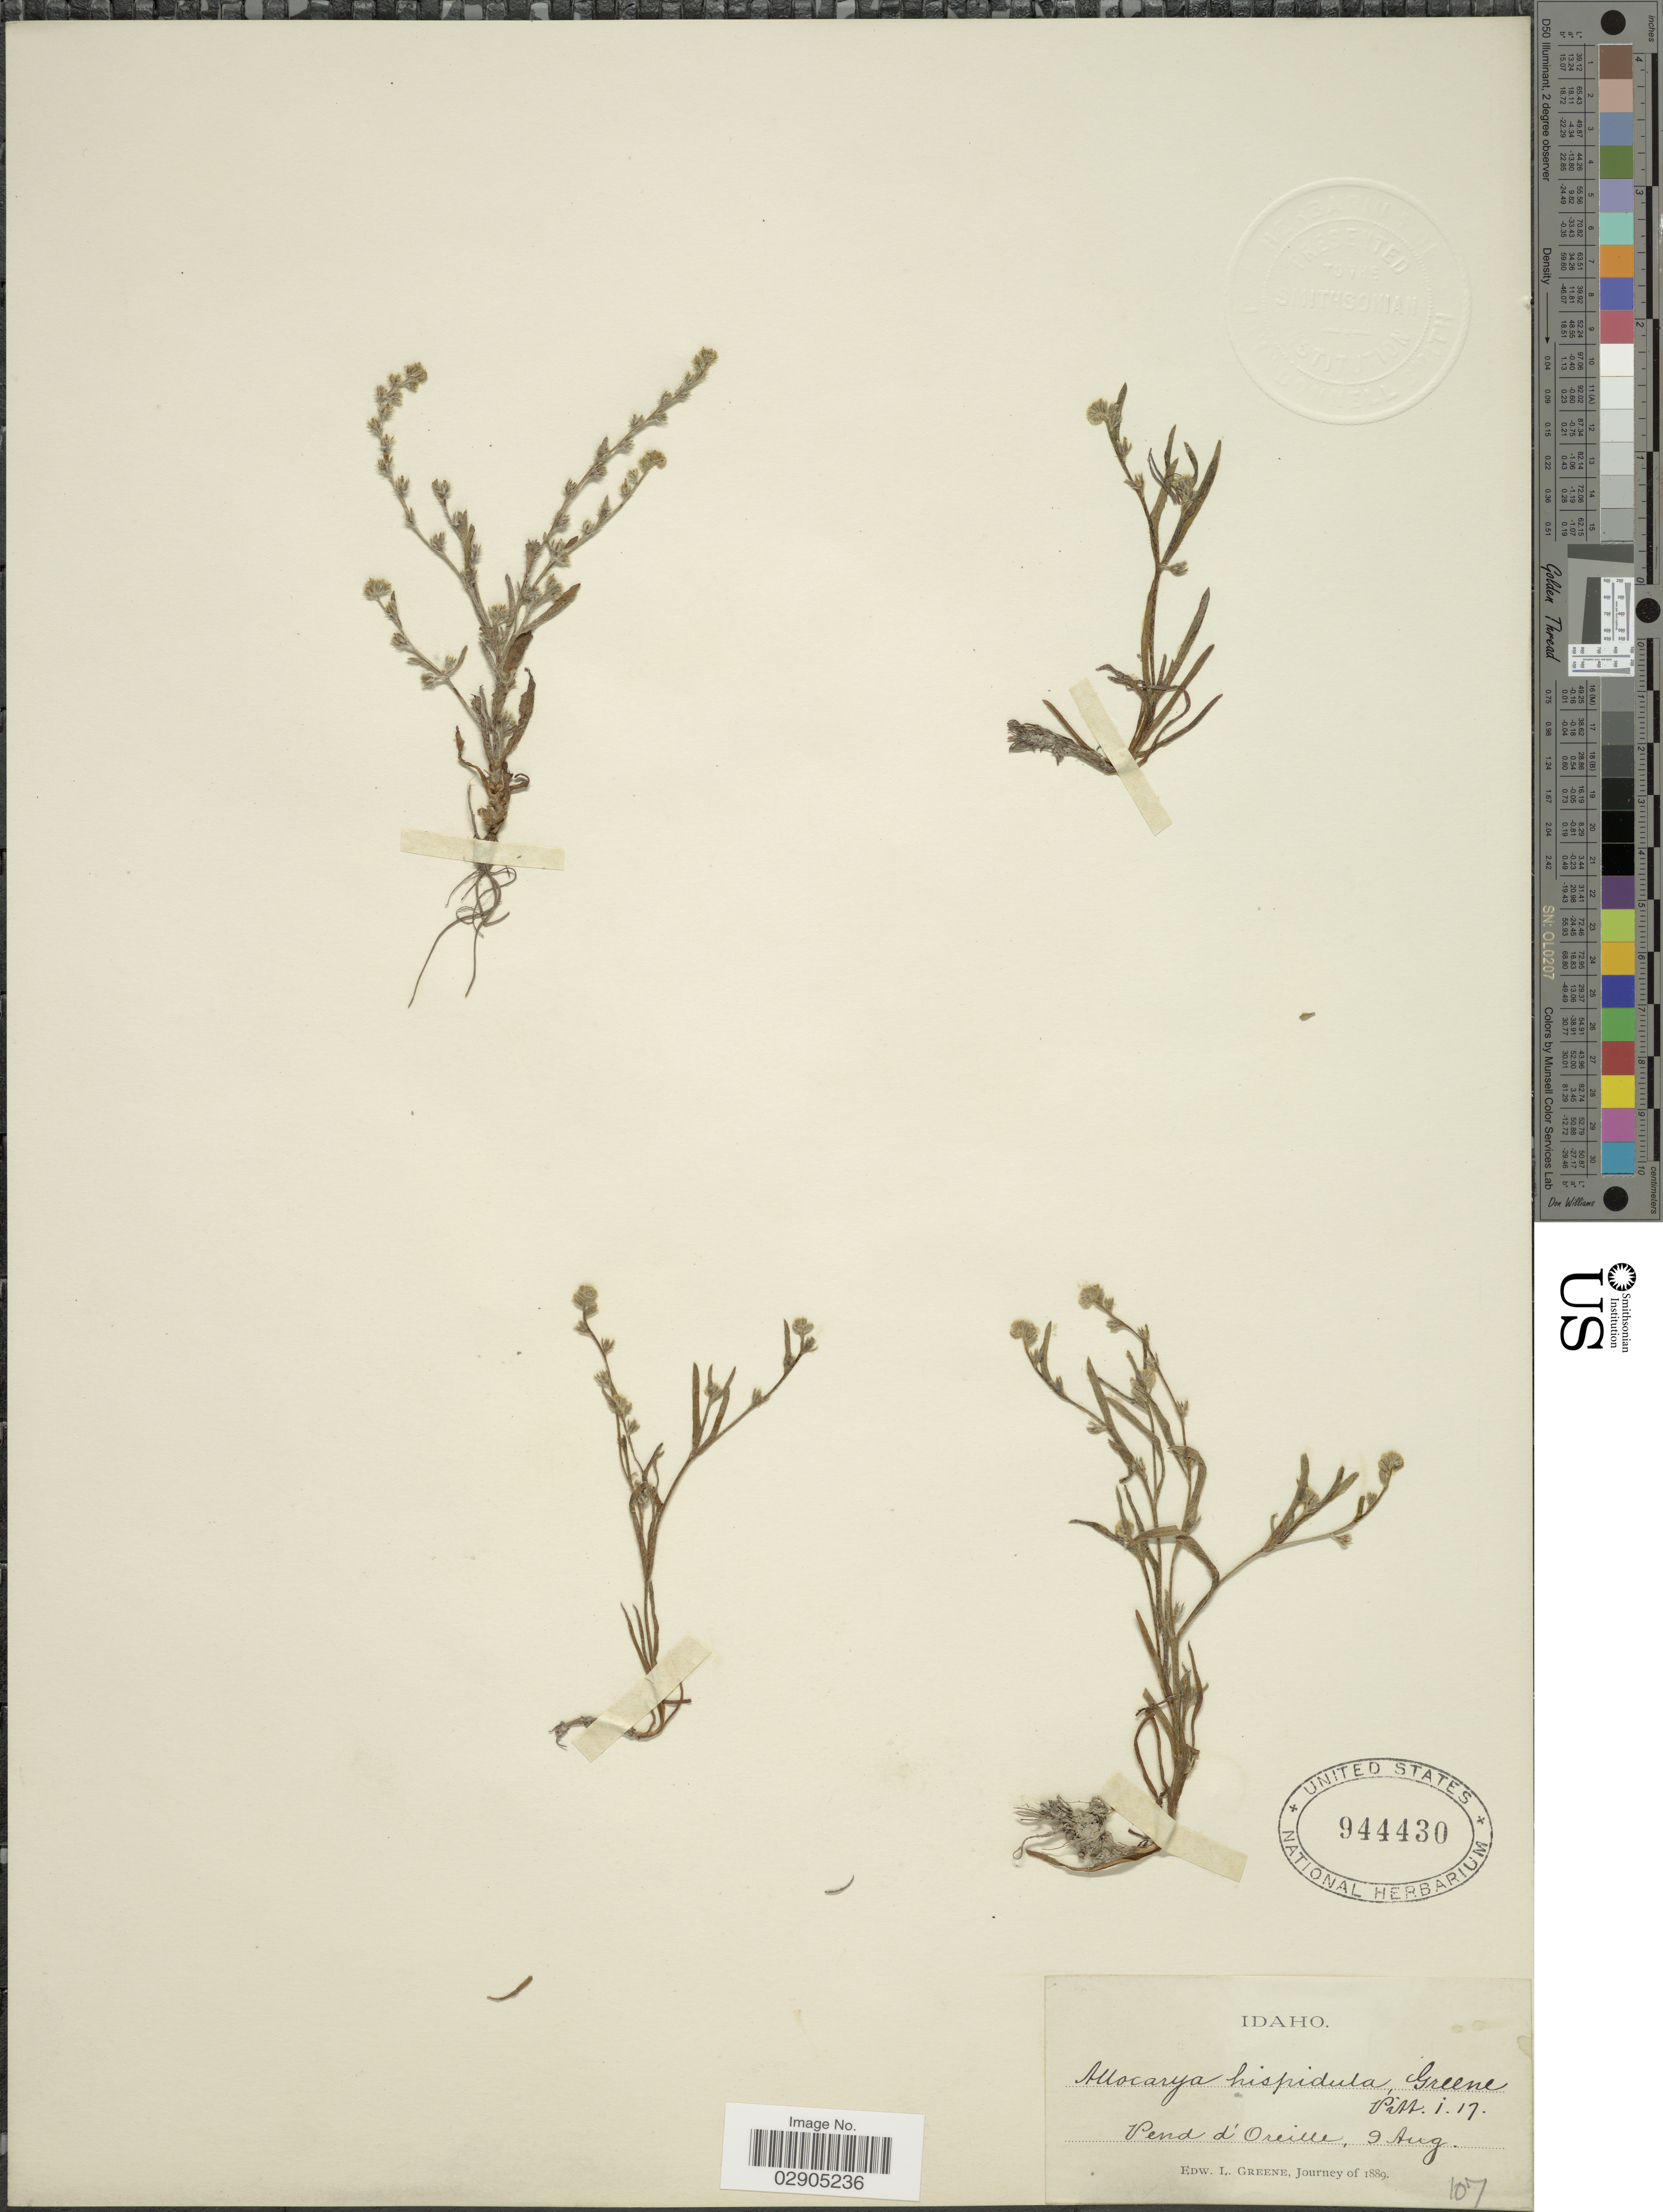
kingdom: Plantae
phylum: Tracheophyta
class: Magnoliopsida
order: Boraginales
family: Boraginaceae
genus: Allocarya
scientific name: Allocarya greenei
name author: (A. Gray) S.W. Greene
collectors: E. L. Greene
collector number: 107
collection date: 1889-08-09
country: United States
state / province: Idaho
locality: Pend d'Oreille.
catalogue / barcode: US 944430